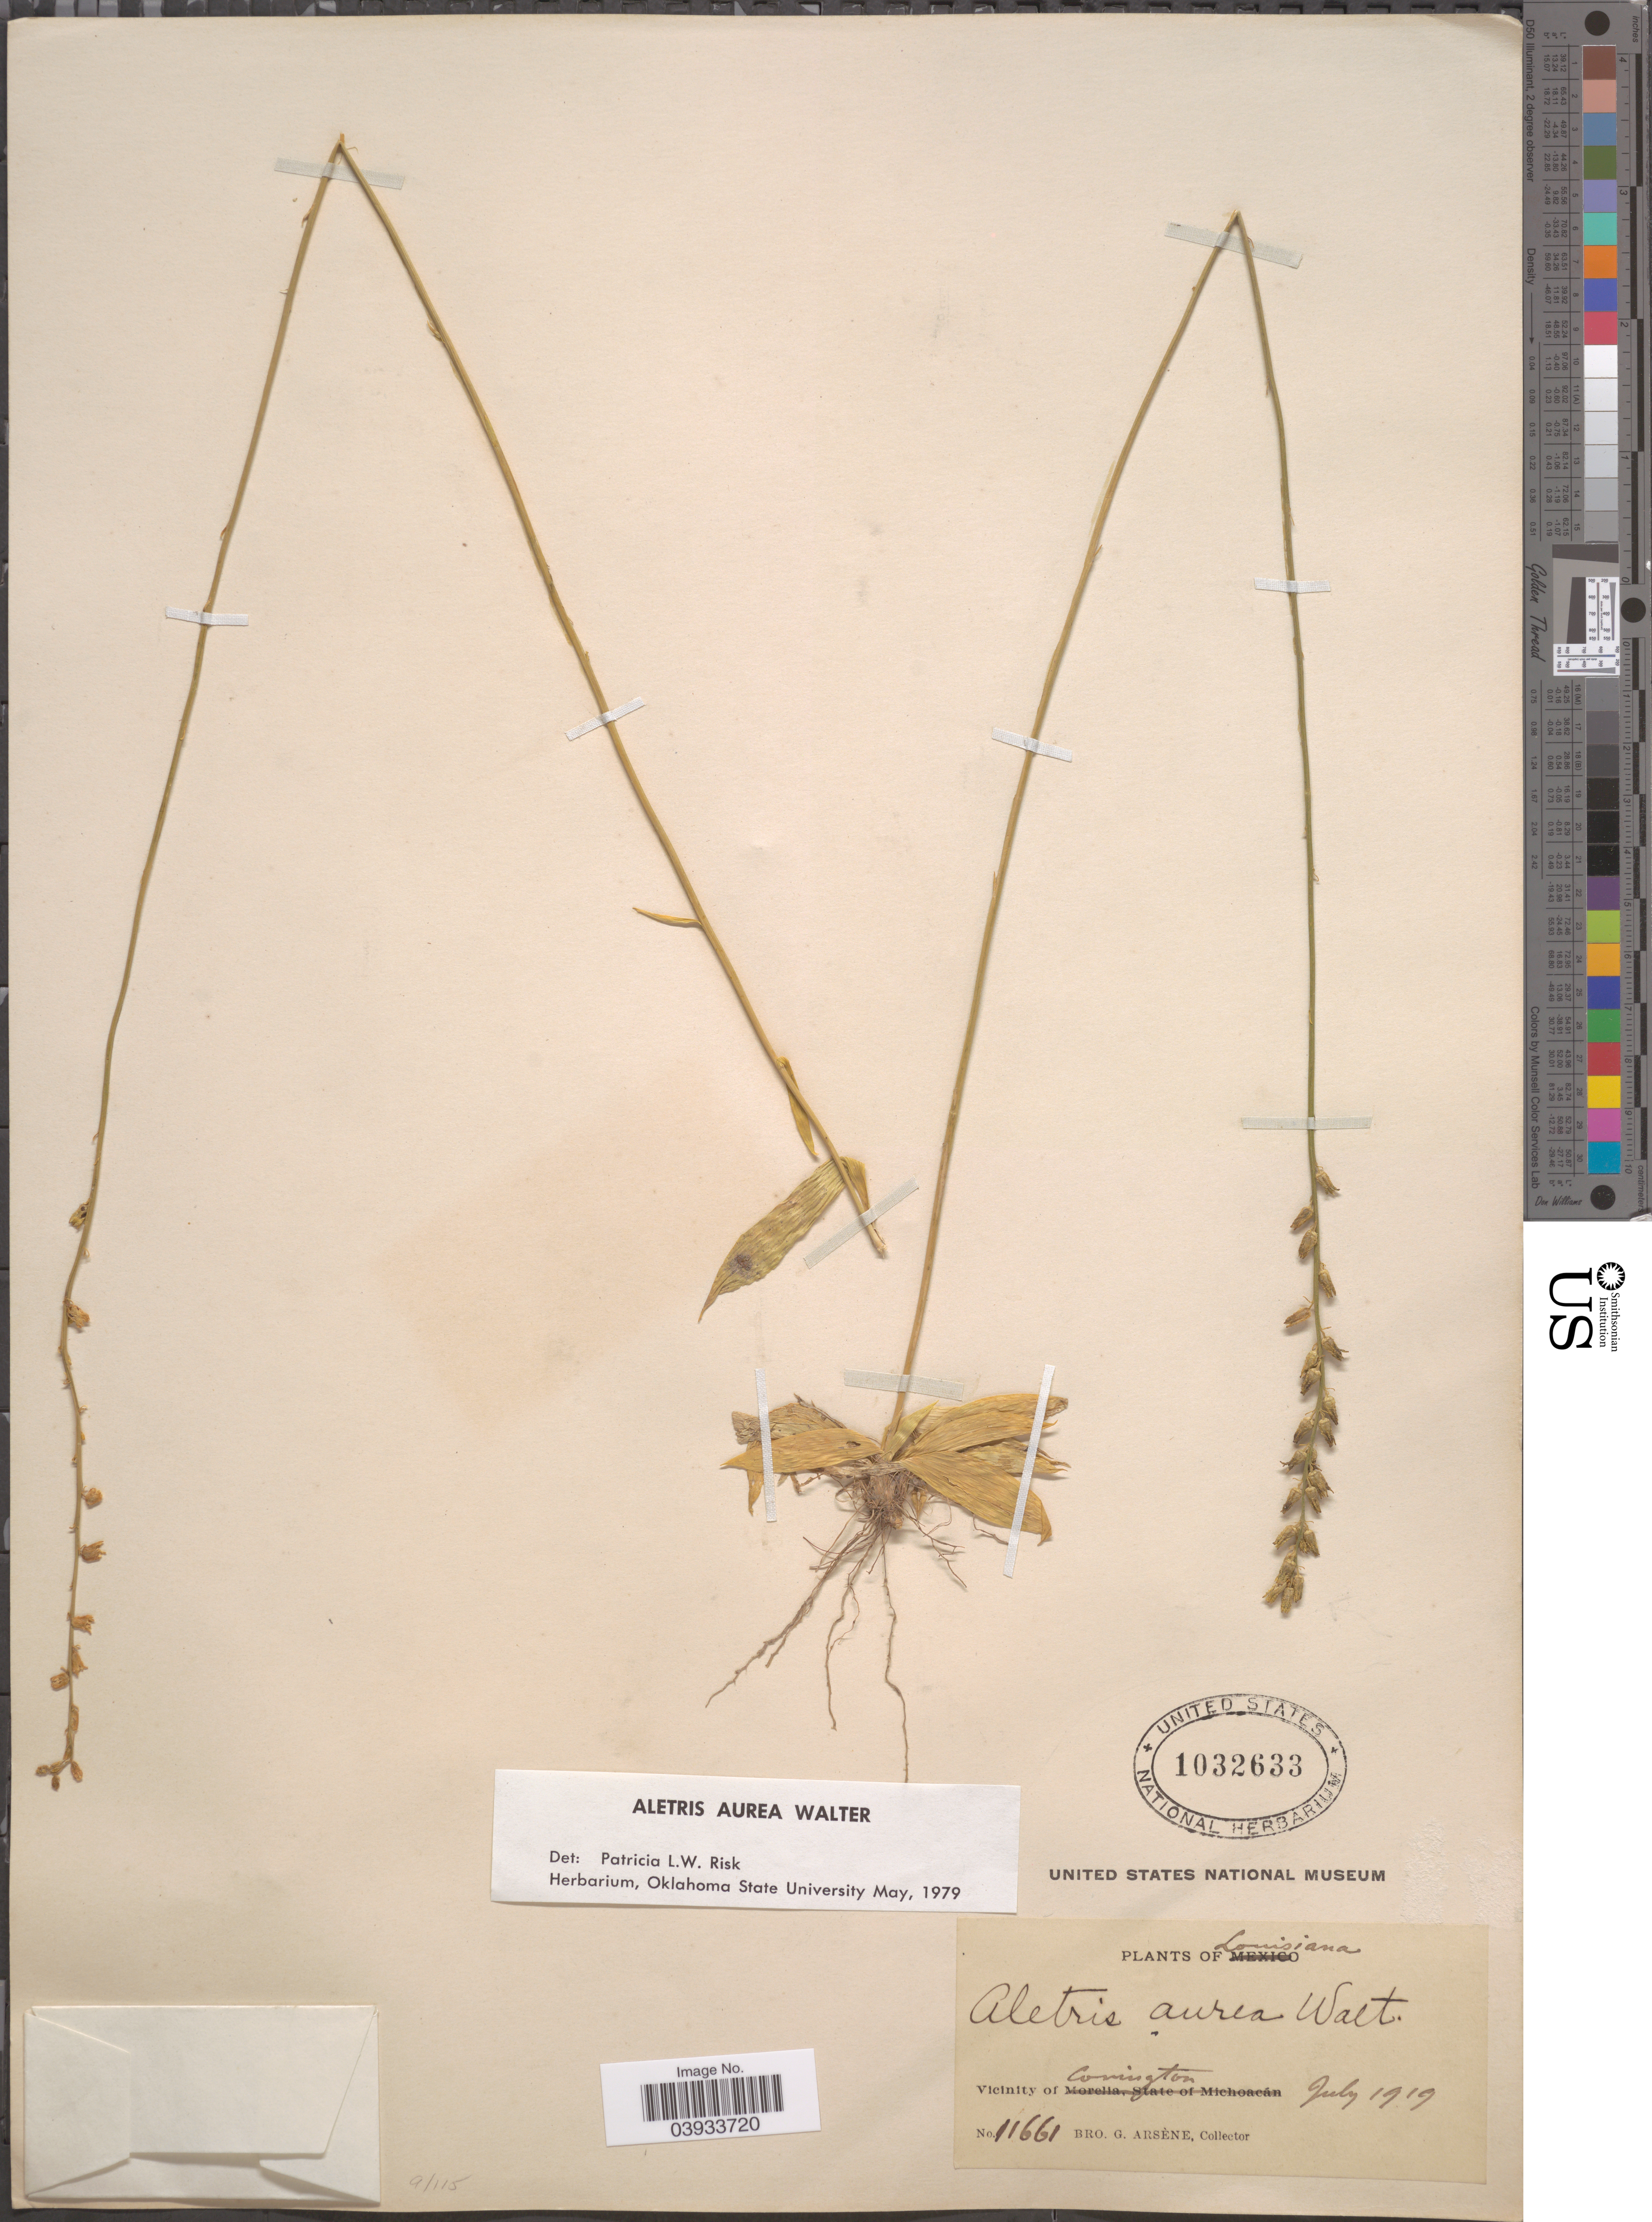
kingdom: Plantae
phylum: Tracheophyta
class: Liliopsida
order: Dioscoreales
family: Nartheciaceae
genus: Aletris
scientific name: Aletris aurea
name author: Walter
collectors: Bro. G. Arsène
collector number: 11661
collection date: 1919-07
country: United States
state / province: Louisiana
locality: Vicinity of Covington.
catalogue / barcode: US 1032633